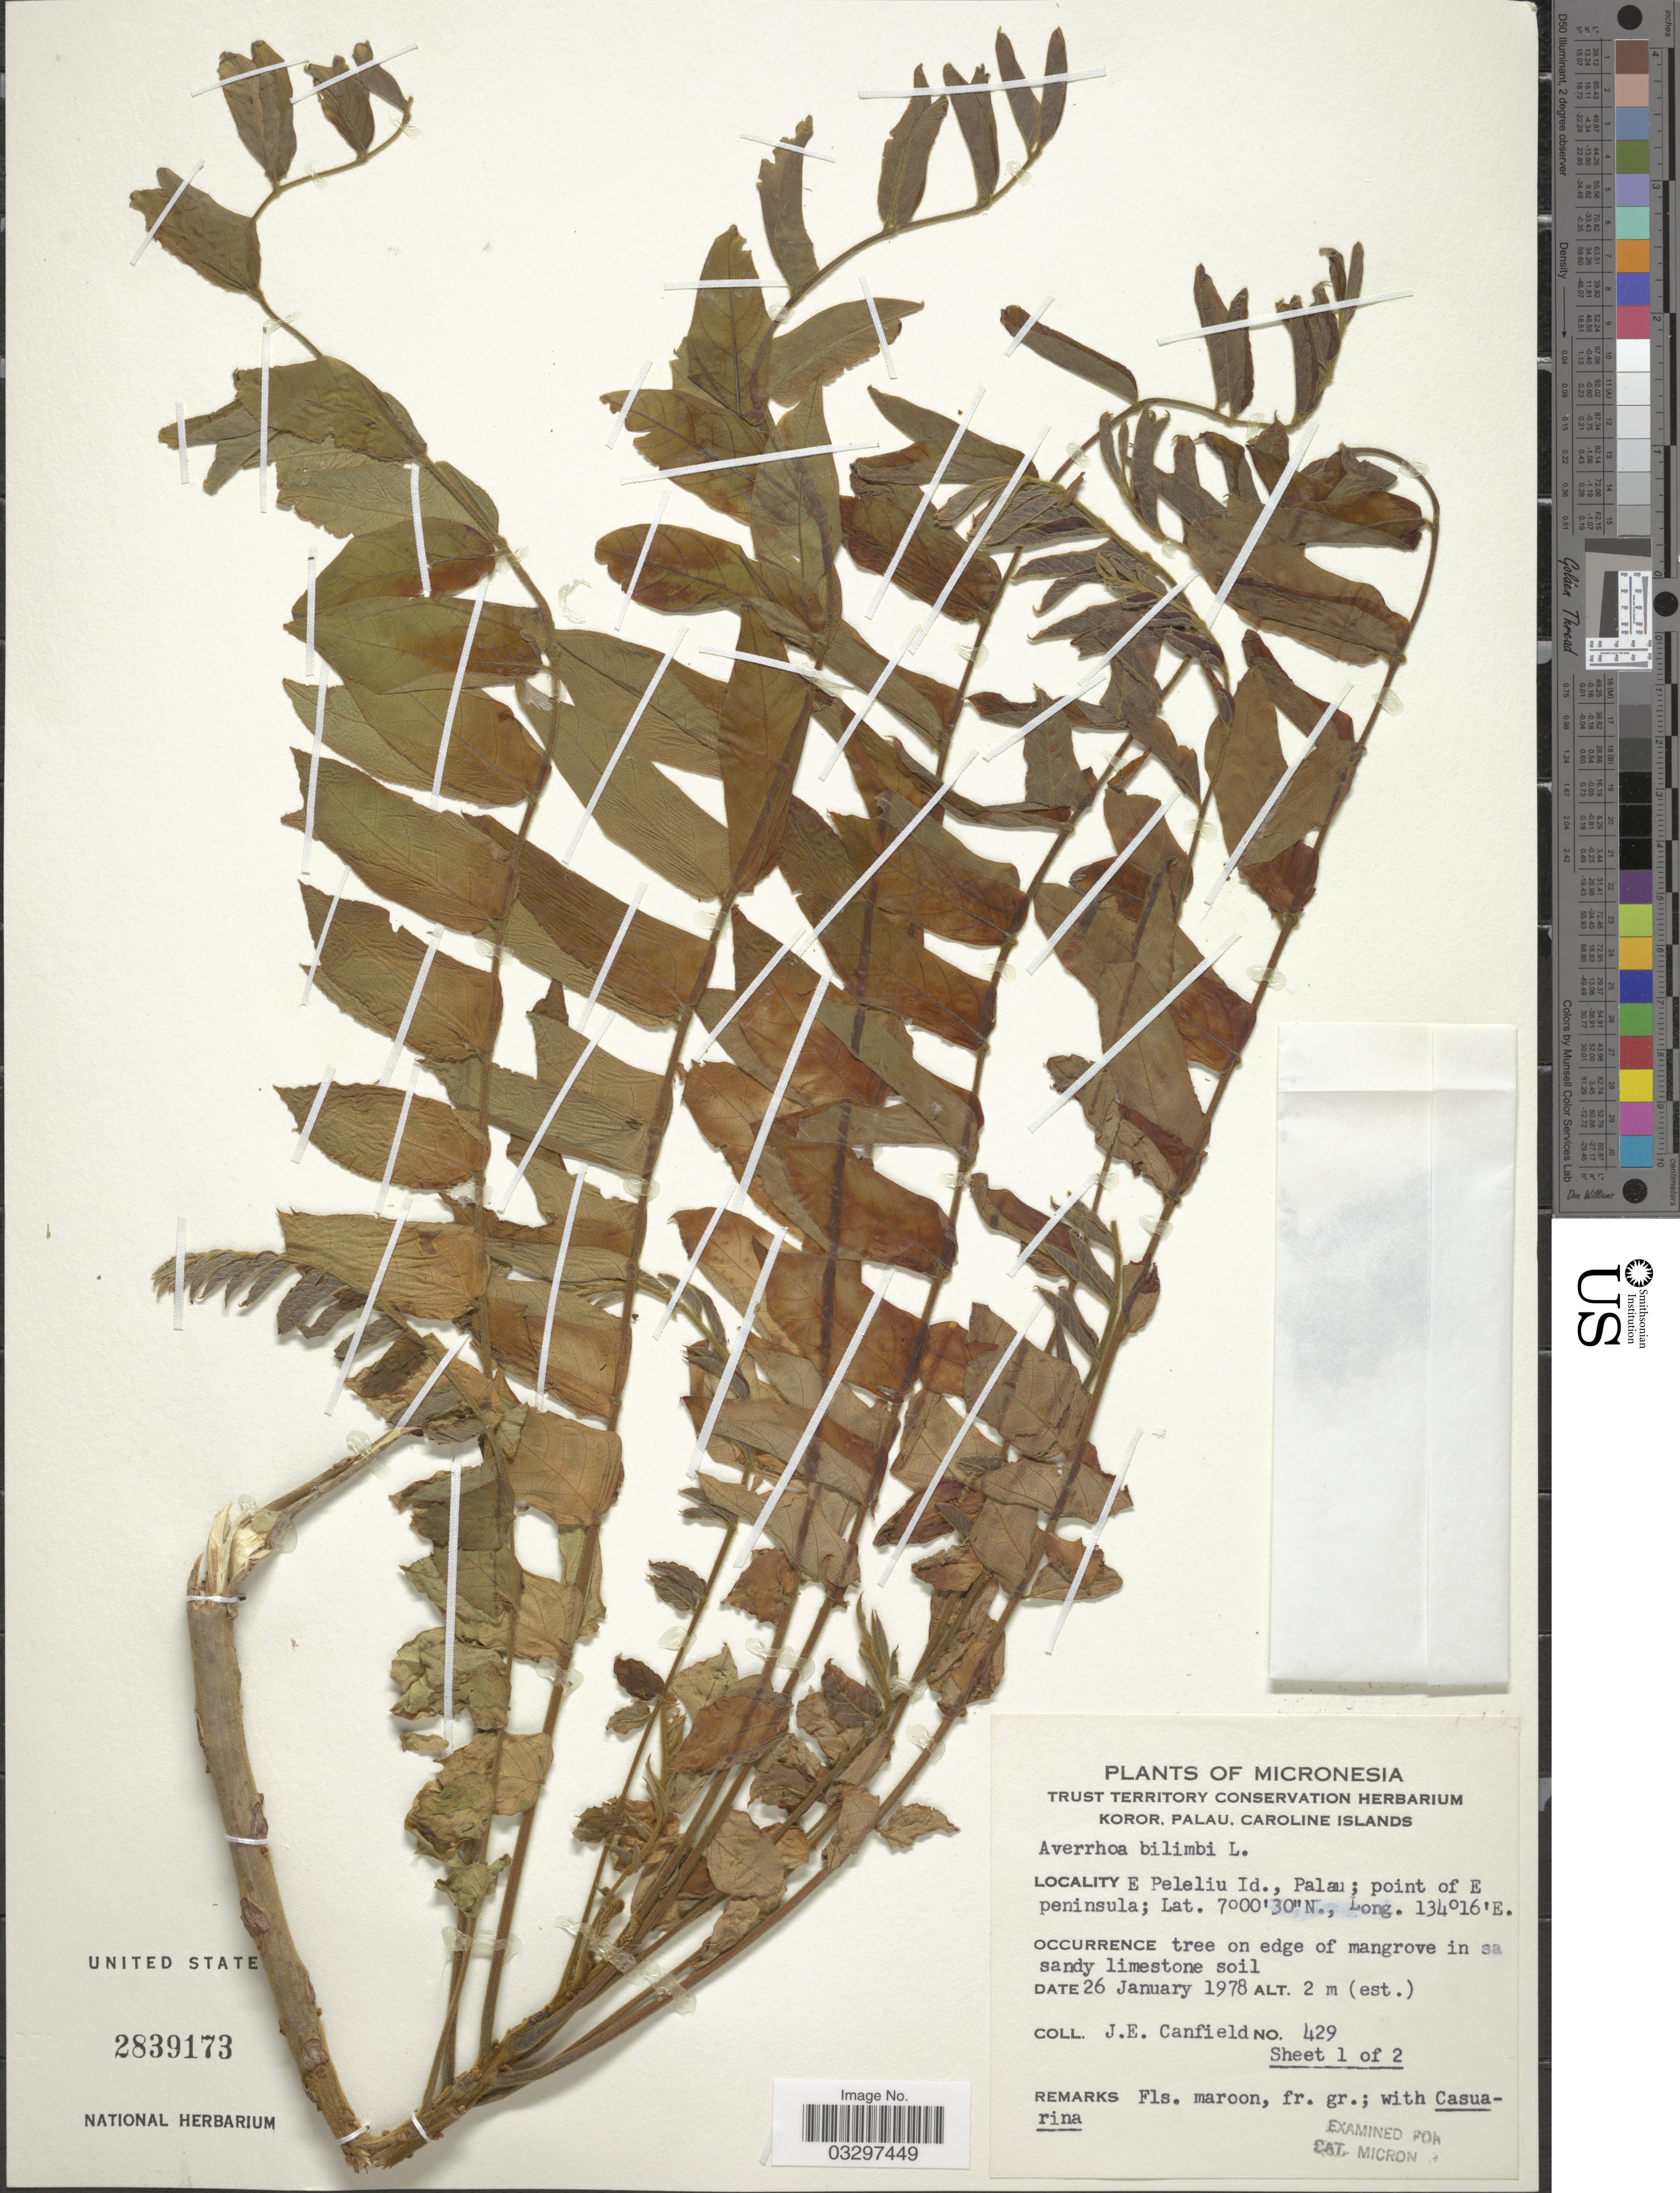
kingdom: Plantae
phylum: Tracheophyta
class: Magnoliopsida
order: Oxalidales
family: Oxalidaceae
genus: Averrhoa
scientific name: Averrhoa bilimbi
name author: L.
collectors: J. E. Canfield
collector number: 429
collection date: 1978-01-26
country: Palau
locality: Micronesia. E Peleliu Id., Palau; point of E peninsula.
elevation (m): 2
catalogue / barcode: US 2839173